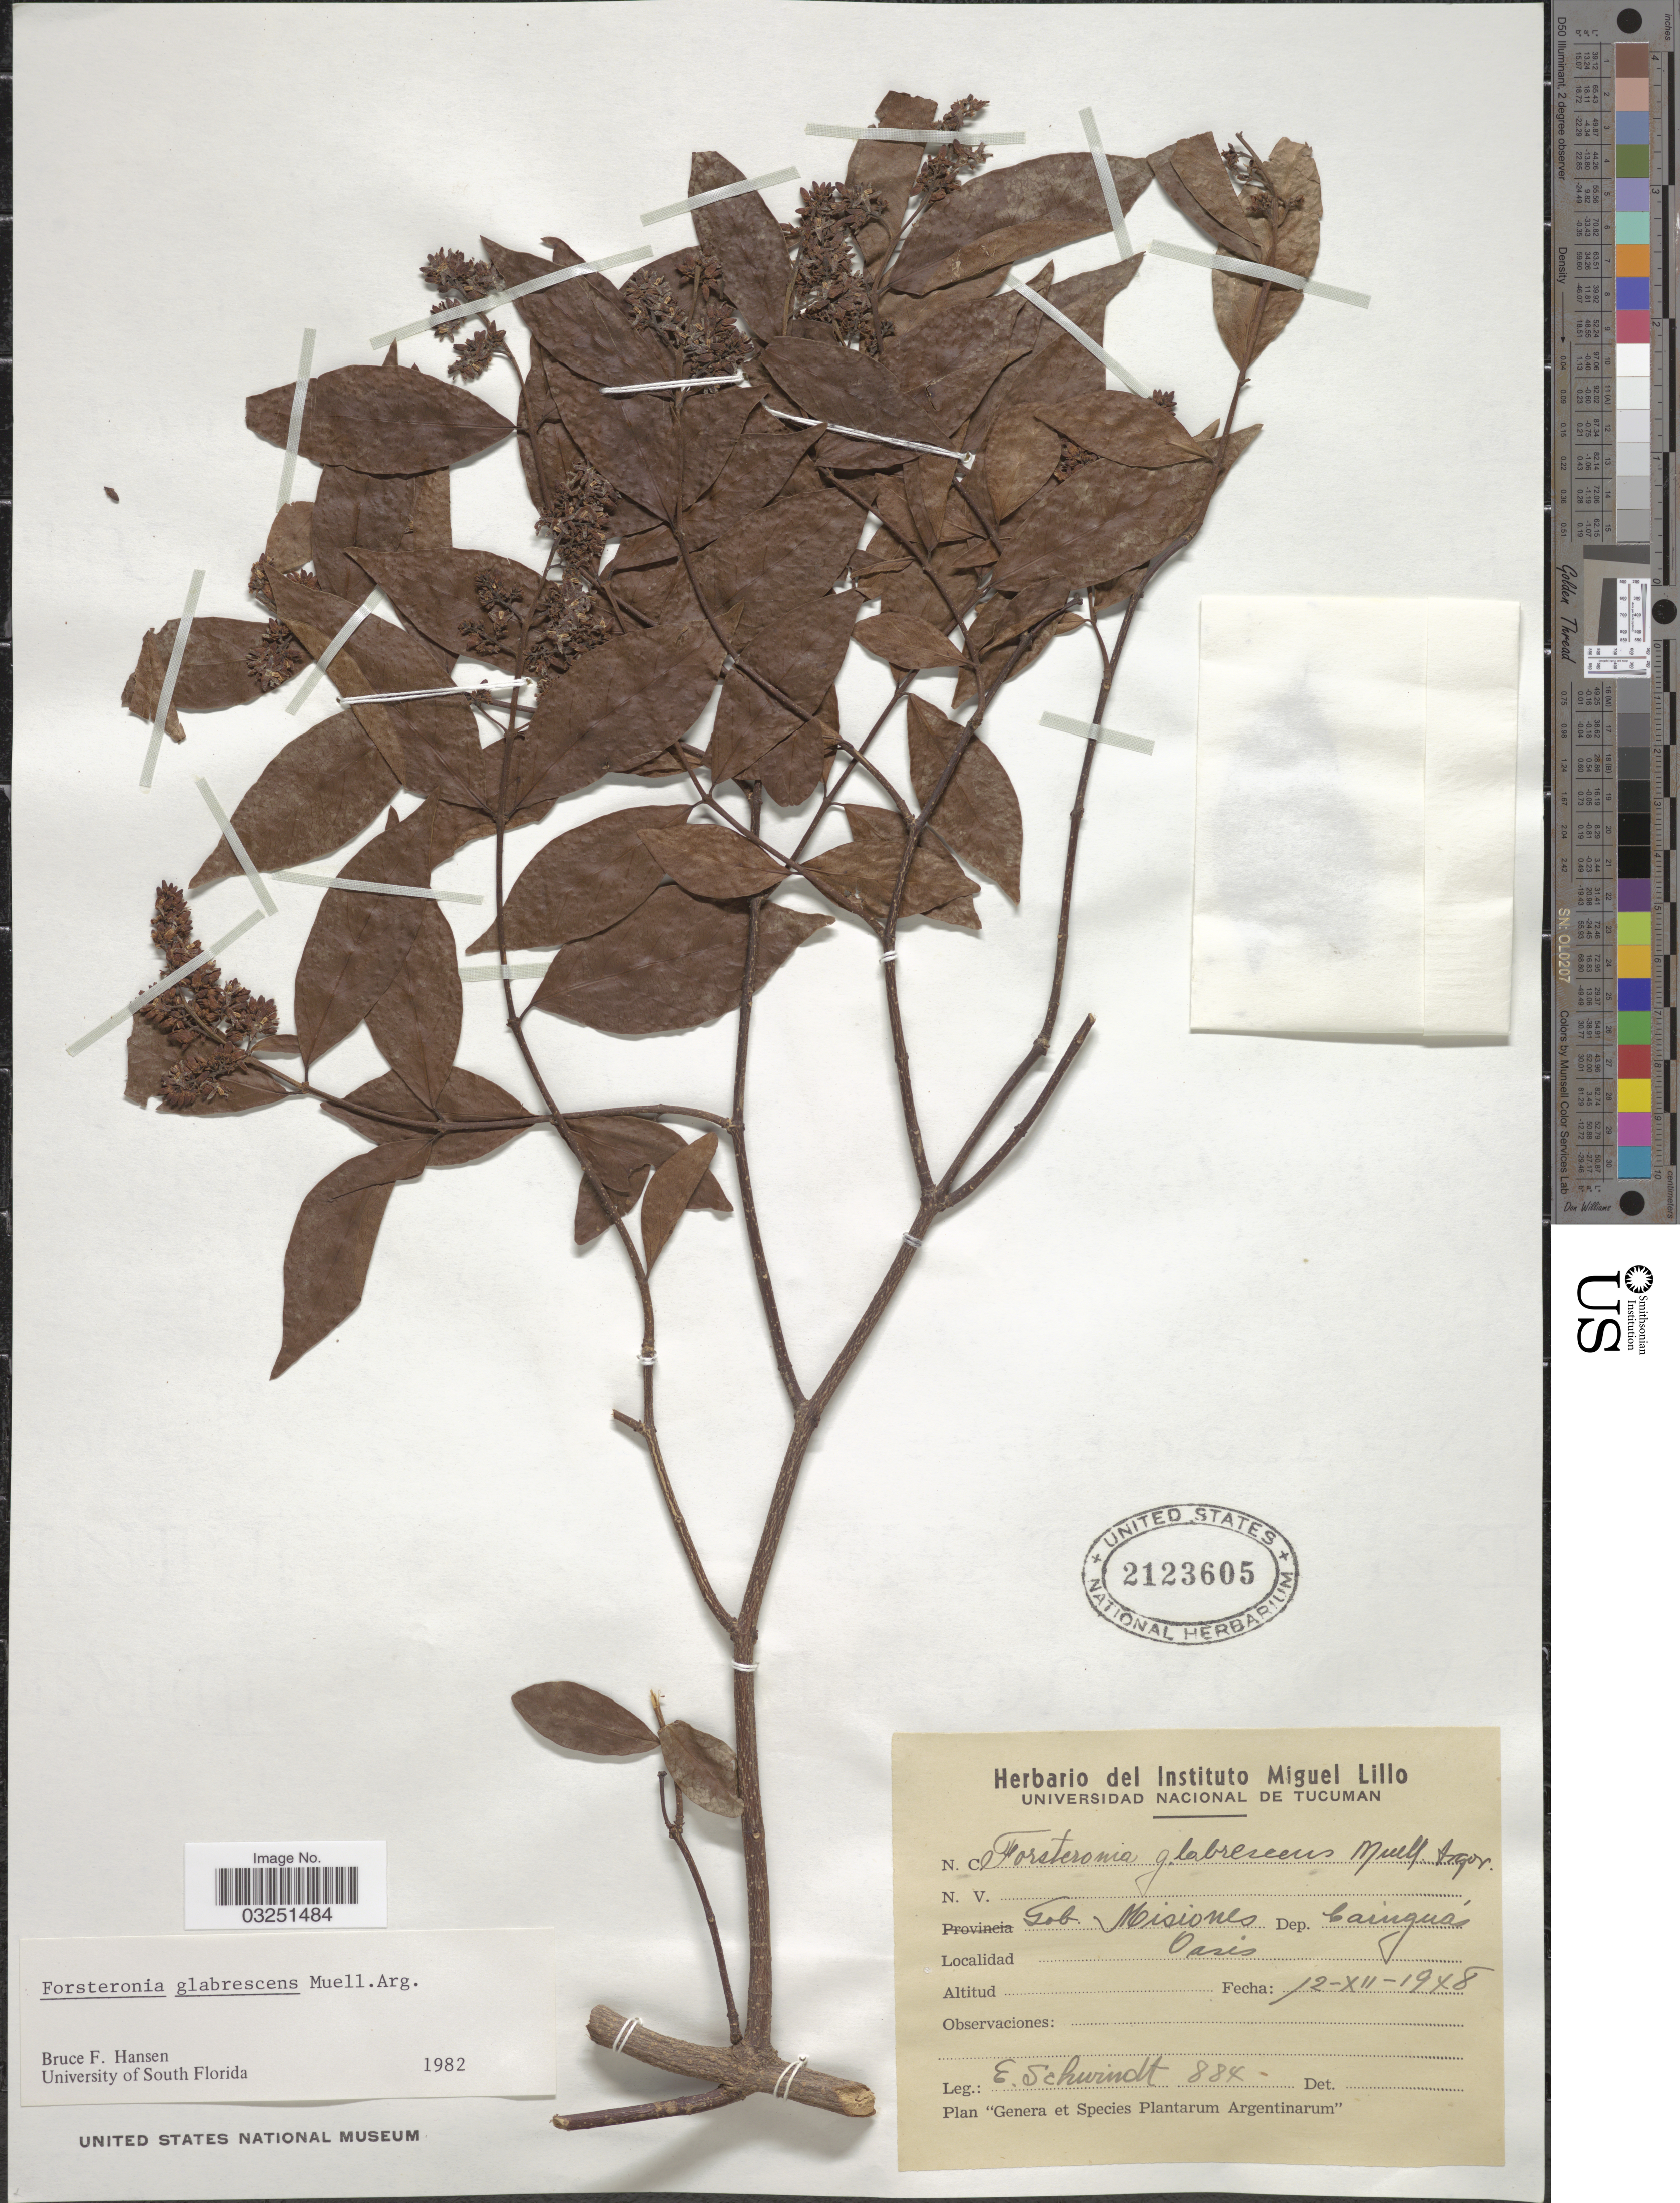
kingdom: Plantae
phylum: Tracheophyta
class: Magnoliopsida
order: Gentianales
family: Apocynaceae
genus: Forsteronia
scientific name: Forsteronia glabrescens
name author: Müll. Arg.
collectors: E. Schwindt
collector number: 884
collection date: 1948-12-12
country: Argentina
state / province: Misiones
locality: Gob. Misiones. Dep. Cainguás. Oasis.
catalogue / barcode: US 2123605